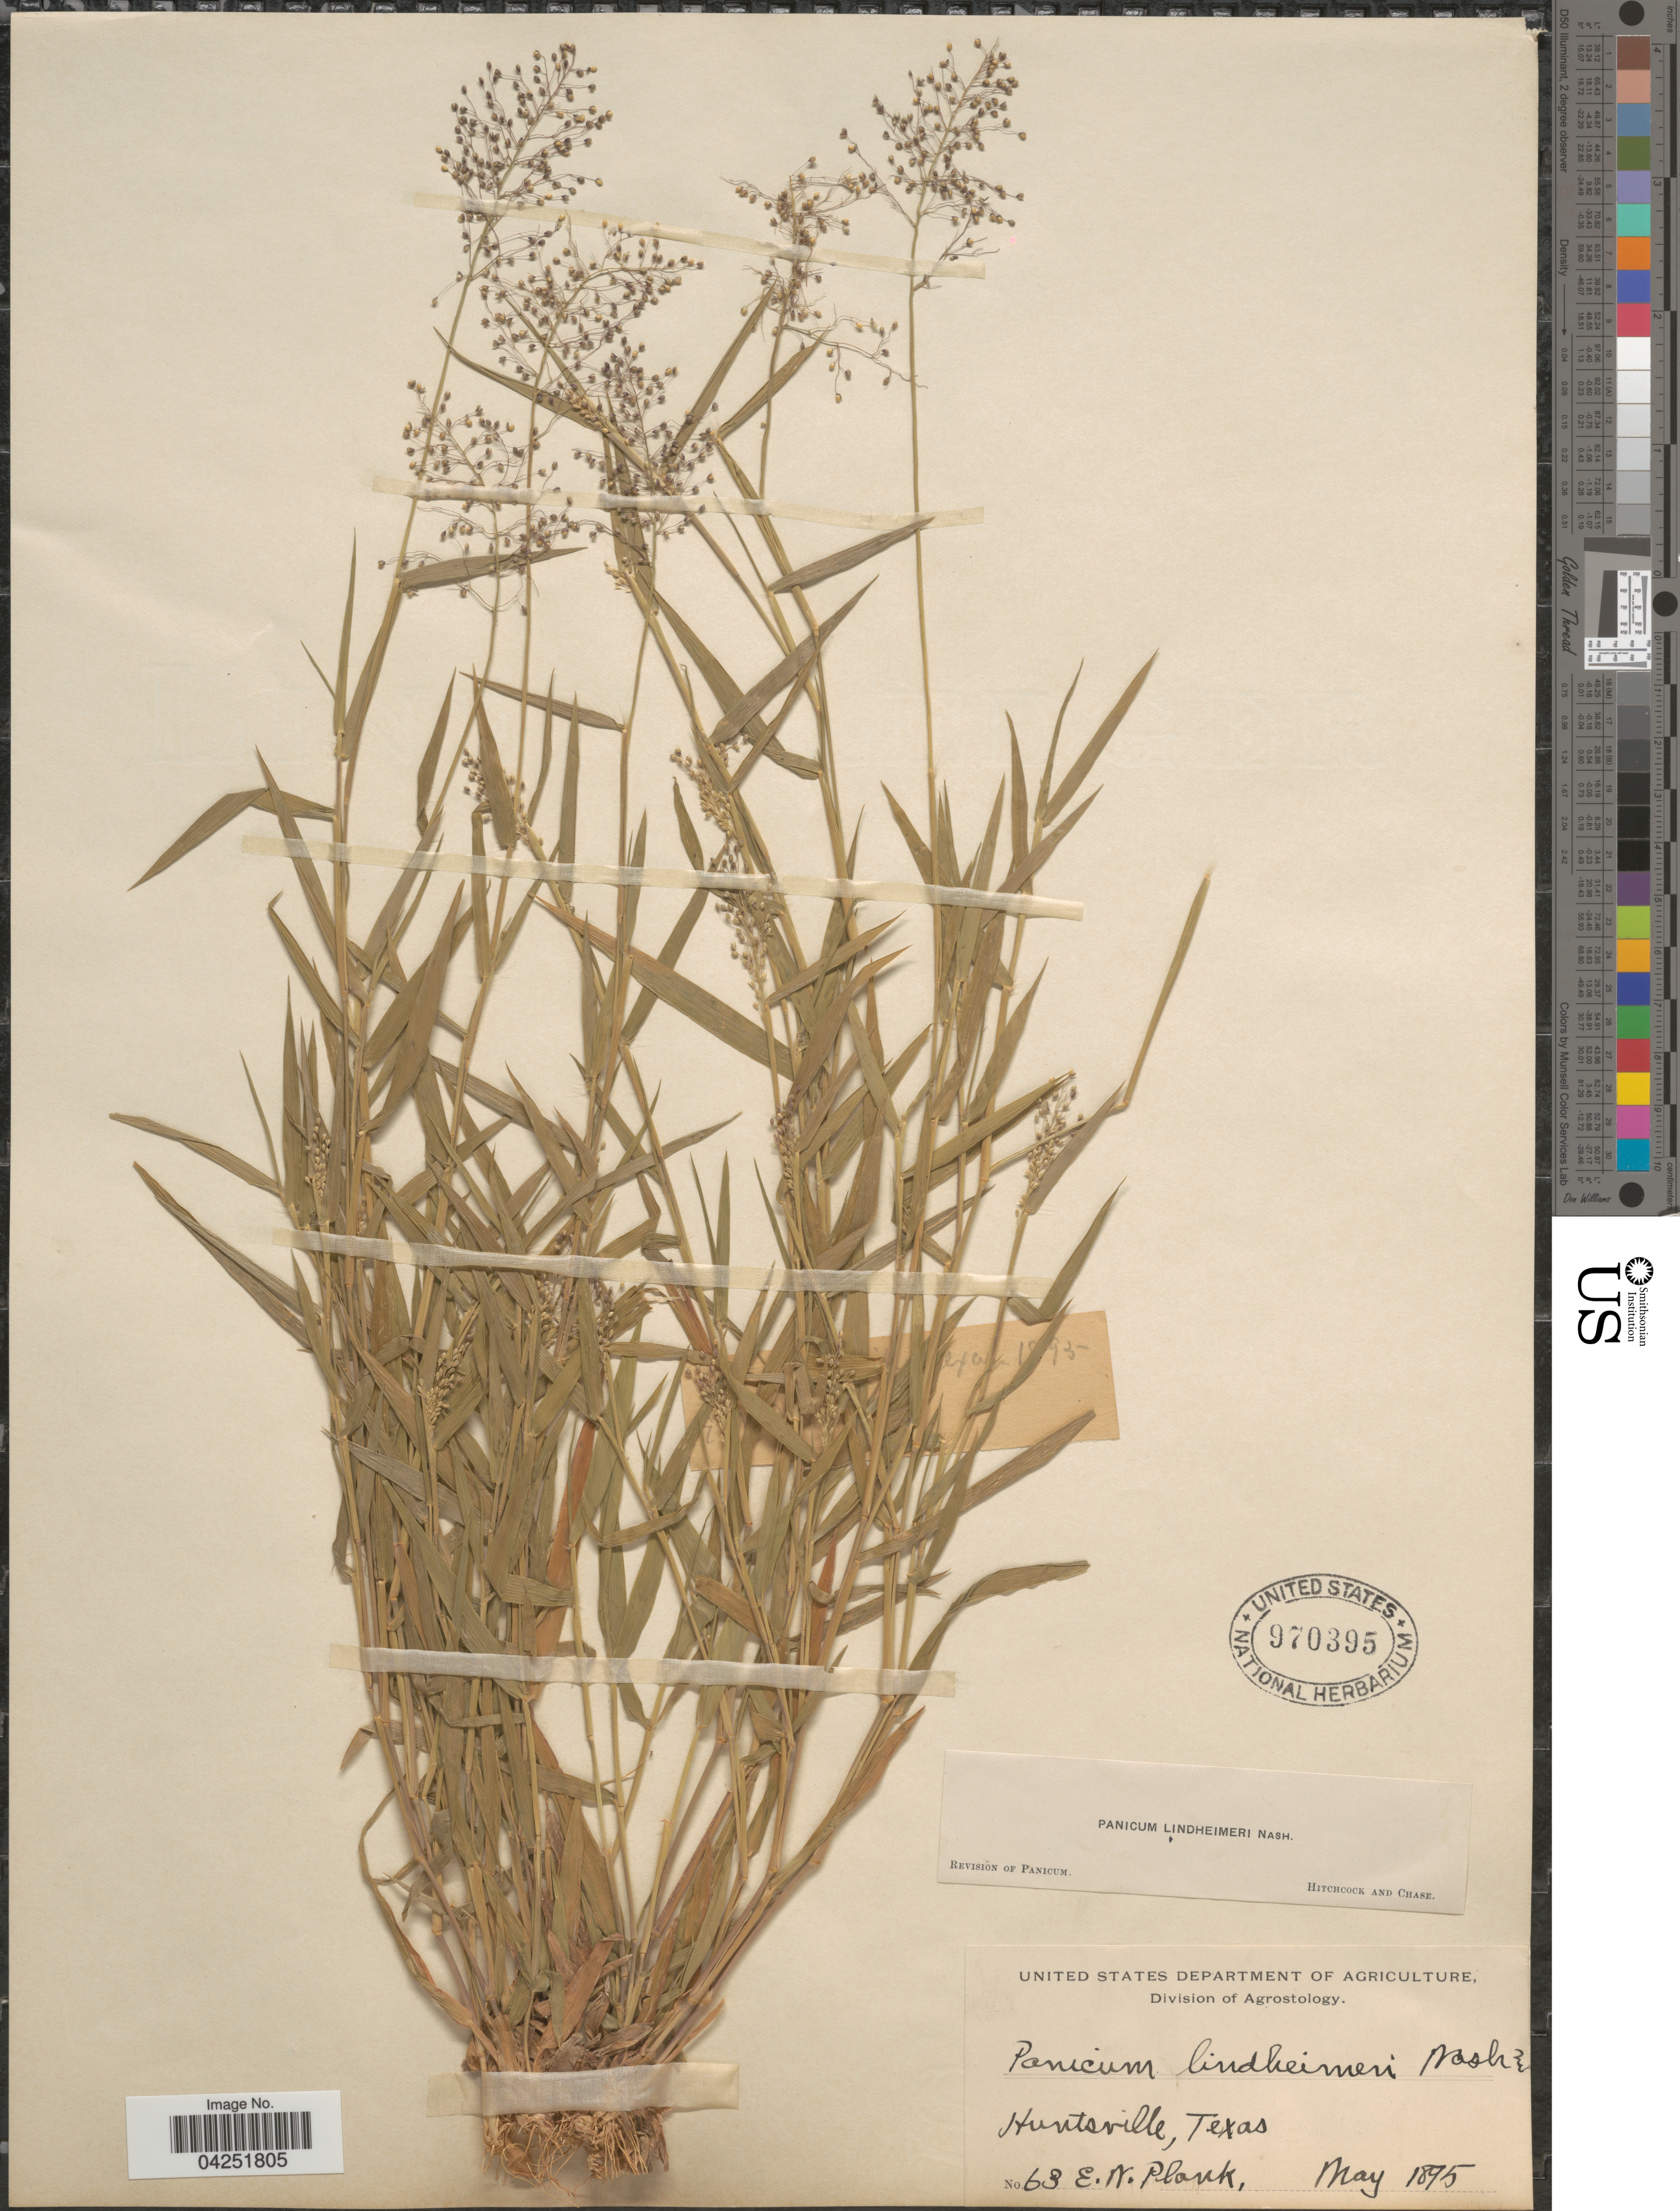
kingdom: Plantae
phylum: Tracheophyta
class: Liliopsida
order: Poales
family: Poaceae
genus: Dichanthelium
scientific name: Dichanthelium acuminatum var. lindheimeri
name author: (Nash) Gould & C.A. Clark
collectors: E. Plank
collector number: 63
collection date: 1895-05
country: United States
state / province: Texas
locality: Huntsville.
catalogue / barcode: US 970395